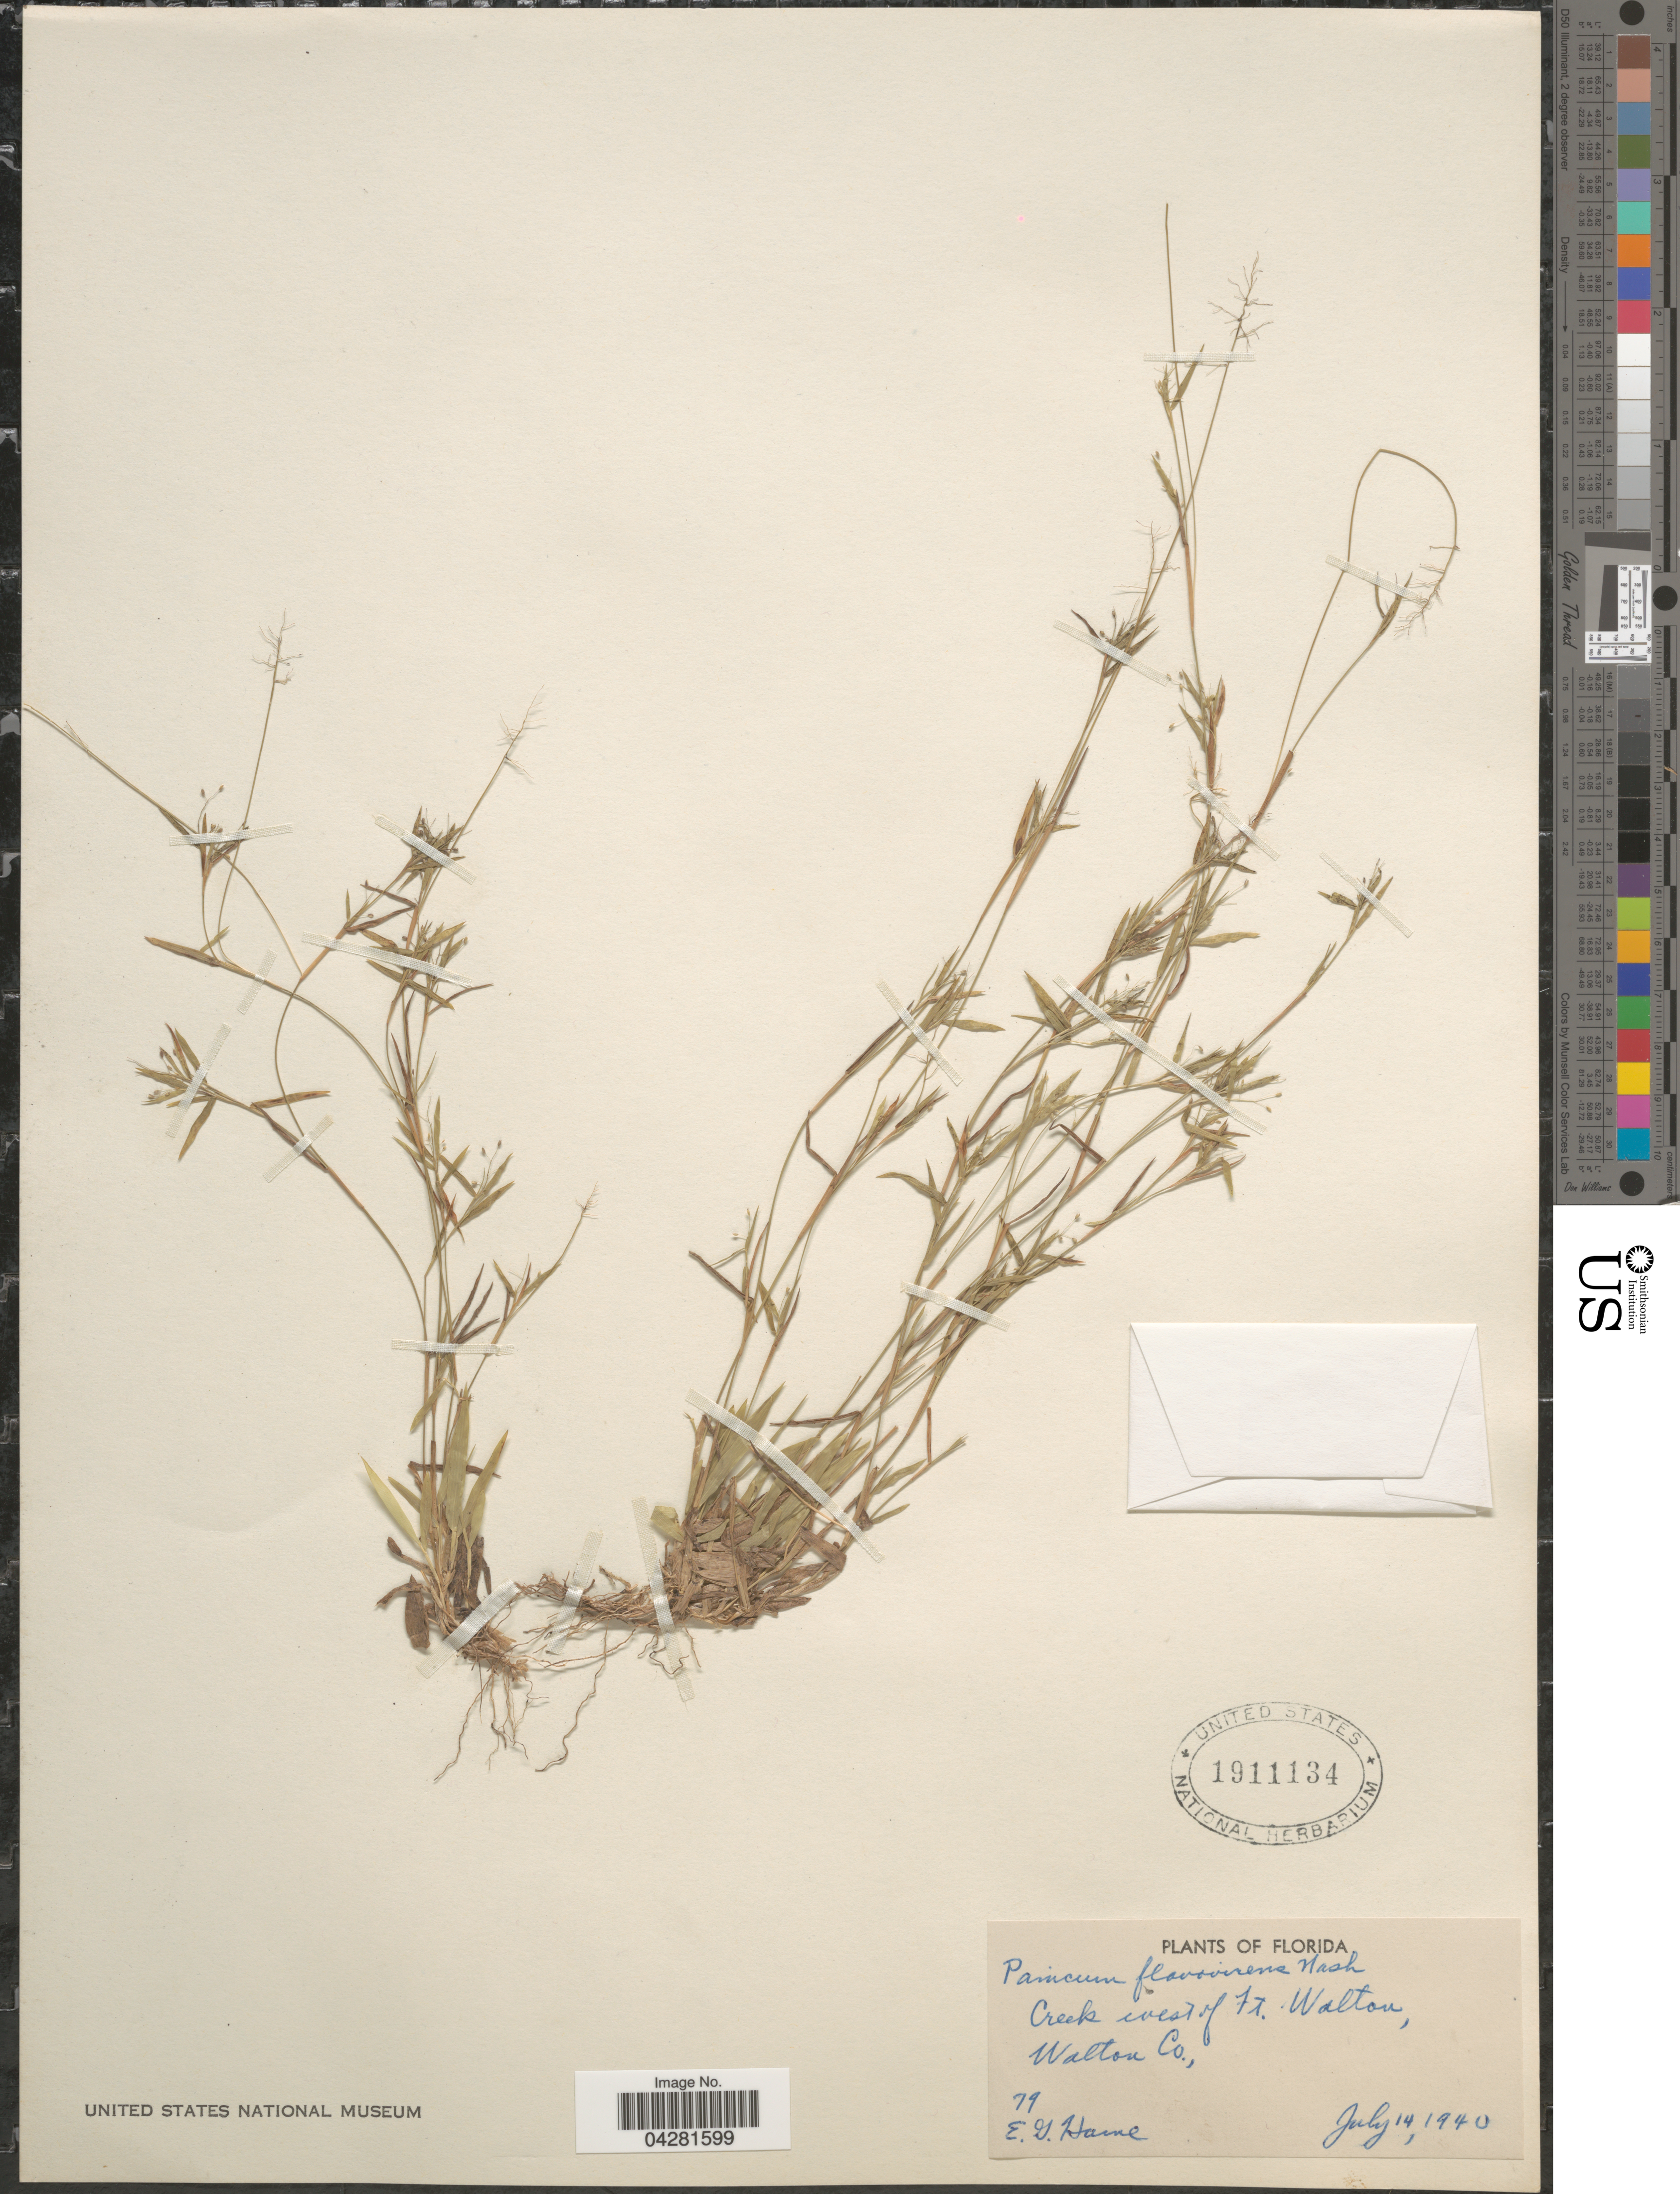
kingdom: Plantae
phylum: Tracheophyta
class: Liliopsida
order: Poales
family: Poaceae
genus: Dichanthelium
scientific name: Dichanthelium ensifolium var. ensifolium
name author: (Baldwin ex Elliot) Gould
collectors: E. Harne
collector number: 79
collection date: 1940-07-14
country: United States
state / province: Florida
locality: Creek west of Ft. Walton, Walton Co.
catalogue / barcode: US 1911134